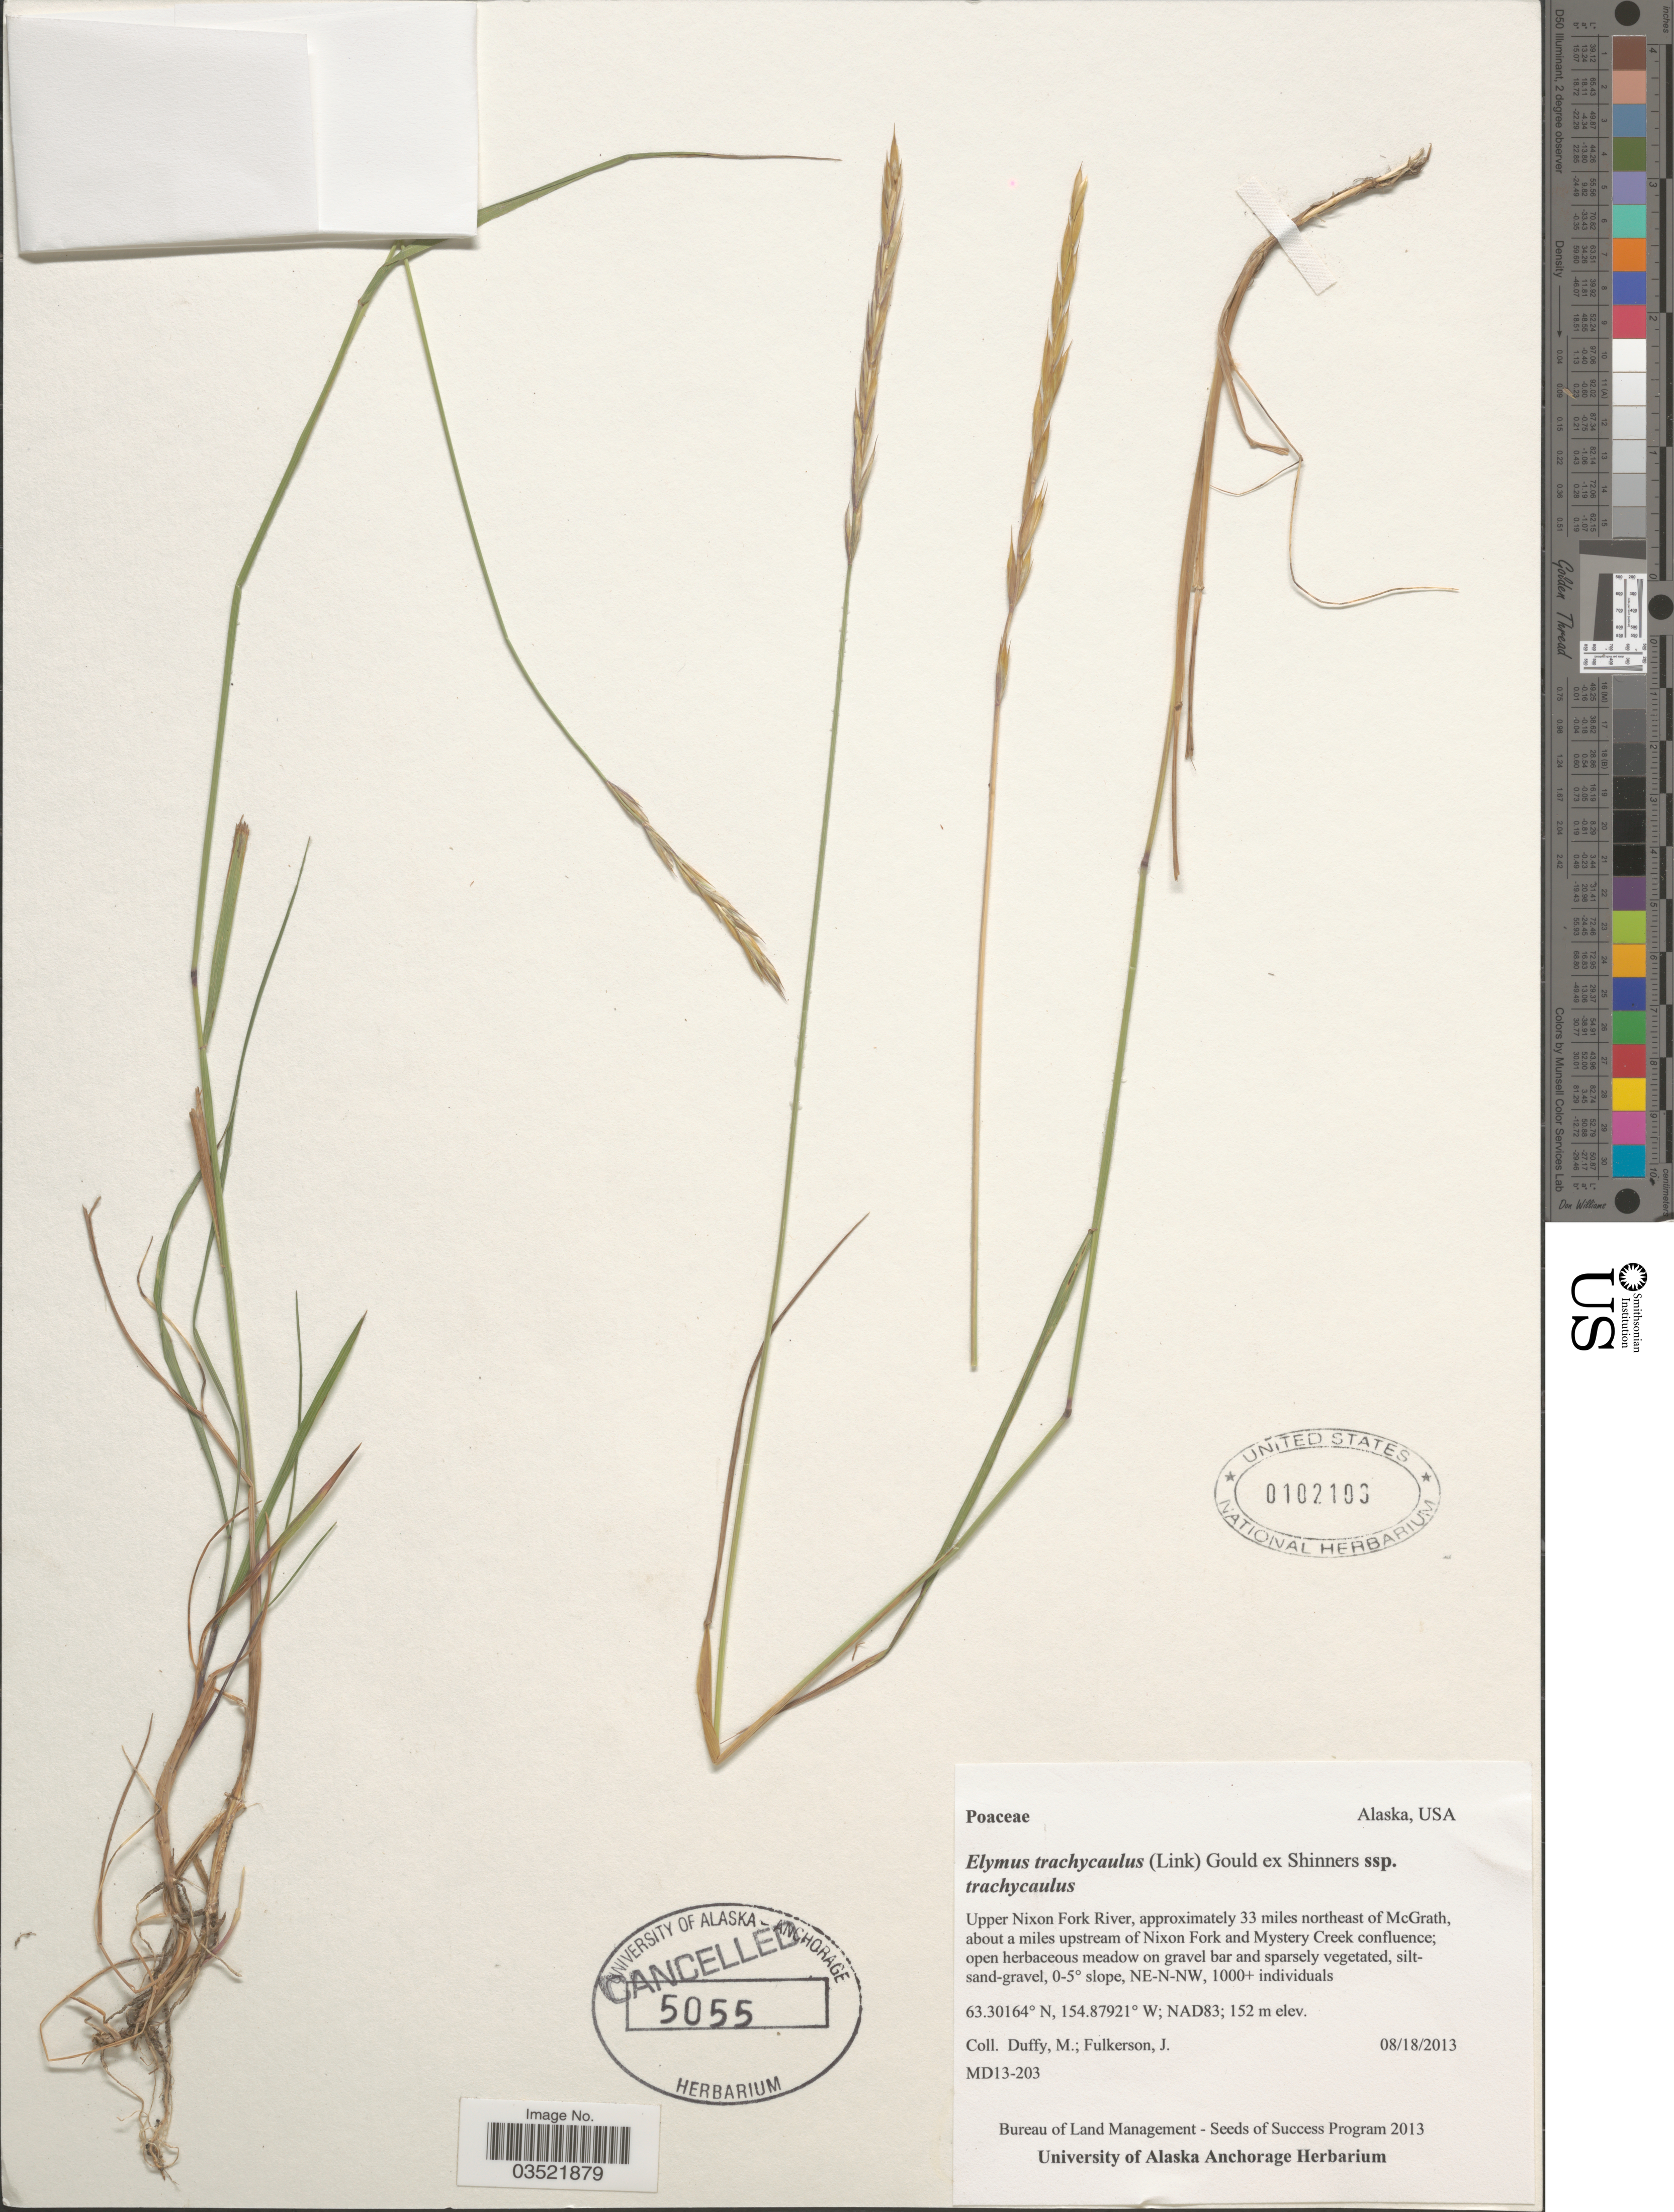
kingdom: Plantae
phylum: Tracheophyta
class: Liliopsida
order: Poales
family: Poaceae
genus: Elymus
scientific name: Elymus trachycaulus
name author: (Link) Gould ex Shinners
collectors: M. Duffy & J. Fulkerson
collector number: MD13-203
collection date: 2013-08-18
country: United States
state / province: Alaska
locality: Upper Nixon Fork River, approximately 33 miles northeast of McGrath, about a miles upstream of Nixon Fork and Mystery Creek confluence. 0-5° slope, NE-N-NW. NAD83.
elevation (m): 152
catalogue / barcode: US 102103